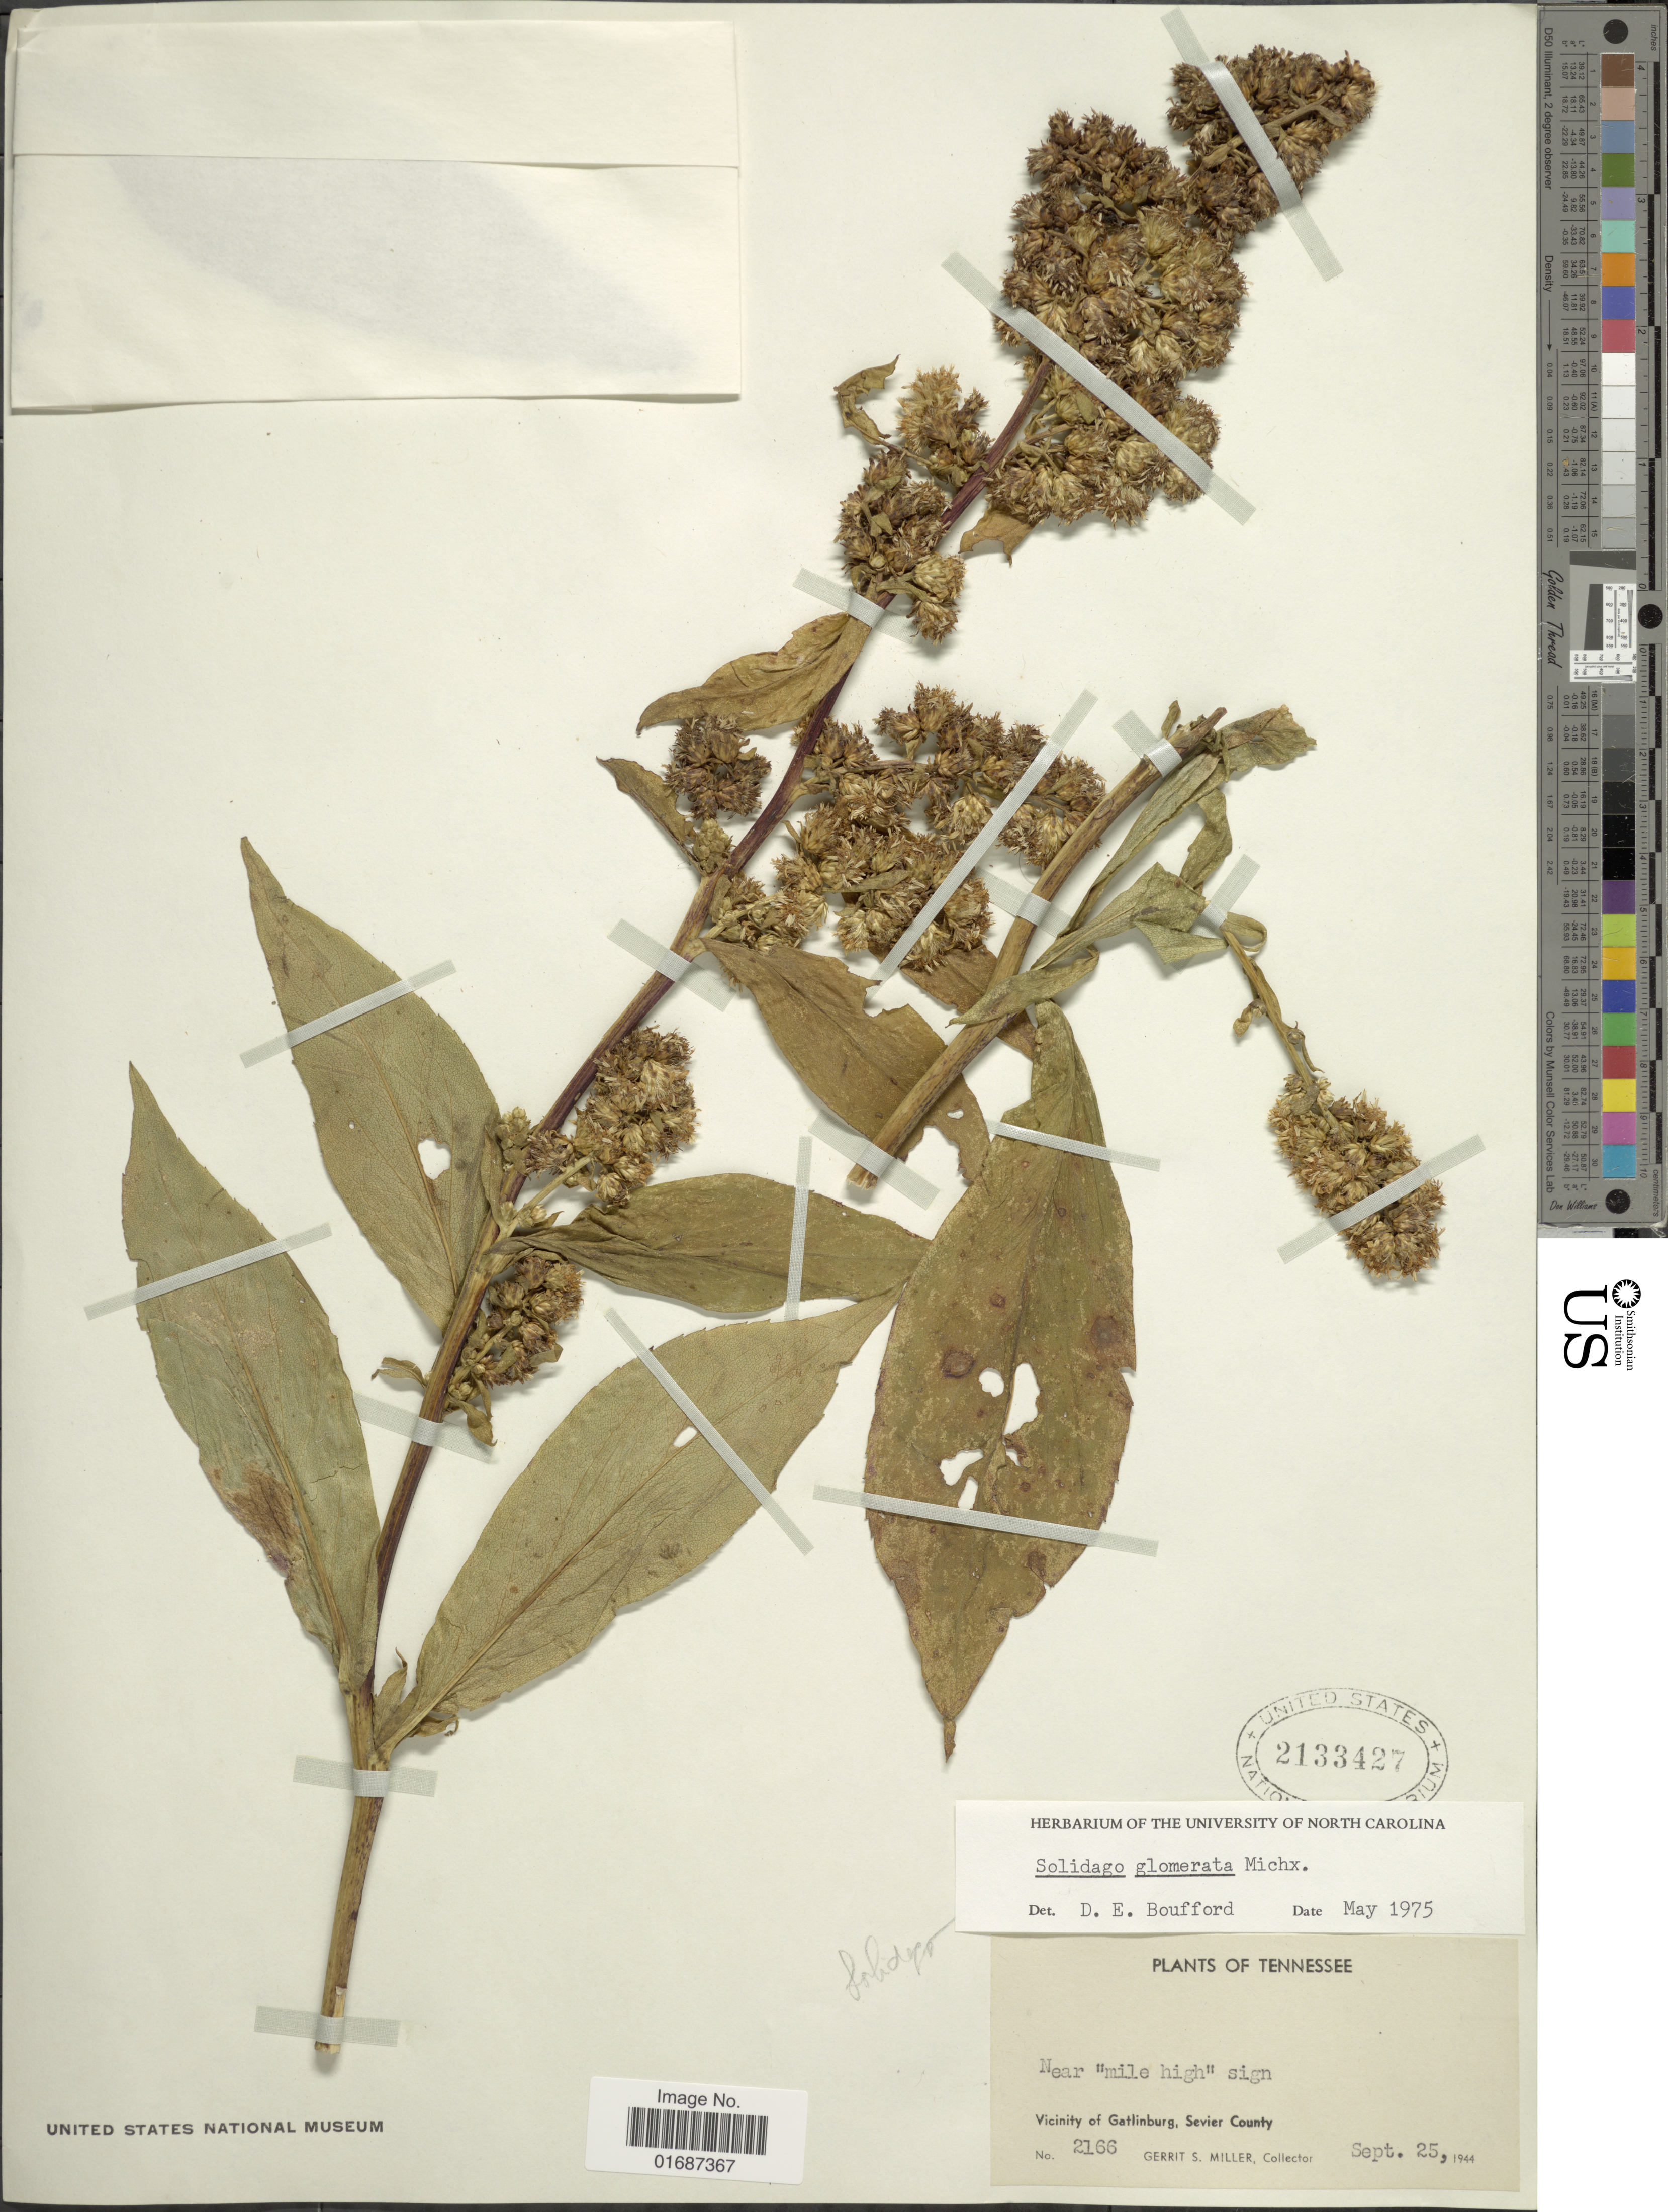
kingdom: Plantae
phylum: Tracheophyta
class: Magnoliopsida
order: Asterales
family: Asteraceae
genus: Solidago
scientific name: Solidago glomerata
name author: Michx.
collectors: G. S. Miller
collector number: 2166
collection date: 1944-09-25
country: United States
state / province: Tennessee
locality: Near "mile high" sign, Vicinity of Gatlinburg, Sevier County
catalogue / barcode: US 2133427